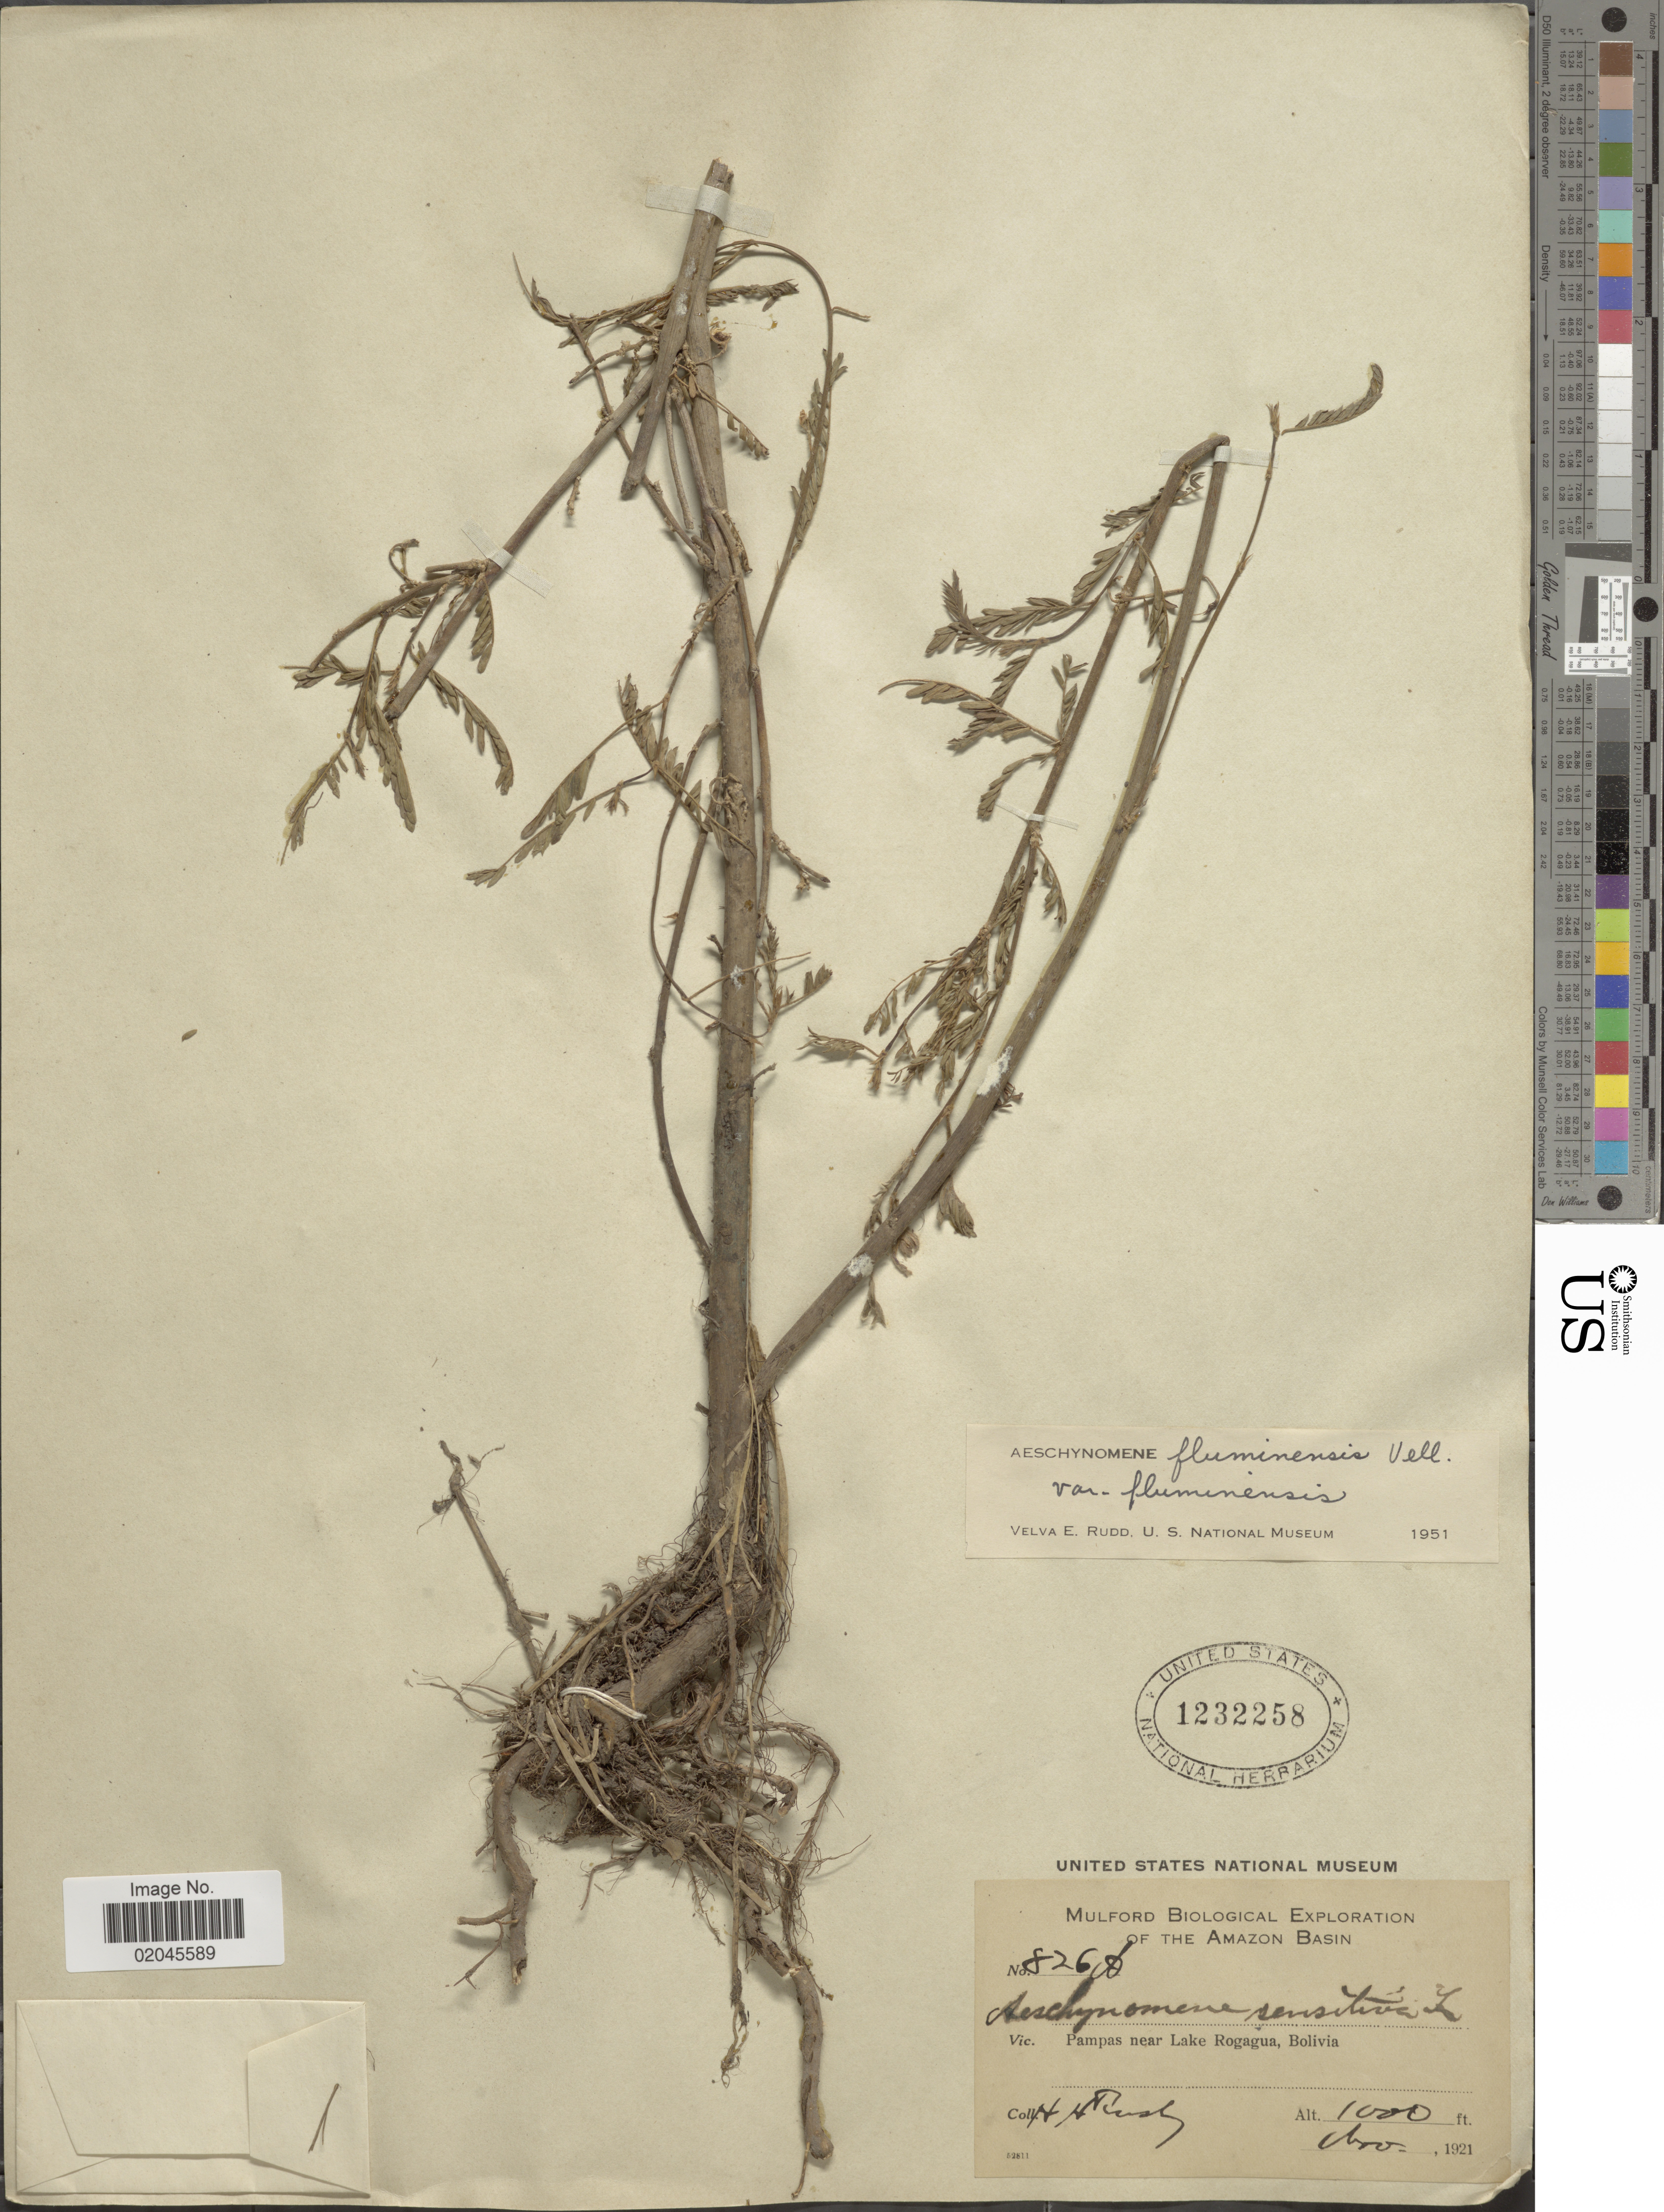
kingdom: Plantae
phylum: Tracheophyta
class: Magnoliopsida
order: Fabales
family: Fabaceae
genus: Aeschynomene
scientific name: Aeschynomene fluminensis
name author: Vell.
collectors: H. H. Rusby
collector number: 826A*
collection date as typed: Nov., 1921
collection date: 1921-11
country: Bolivia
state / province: Beni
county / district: José Ballivián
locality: Pampas near Lake Rogagua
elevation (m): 305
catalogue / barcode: US 1232258